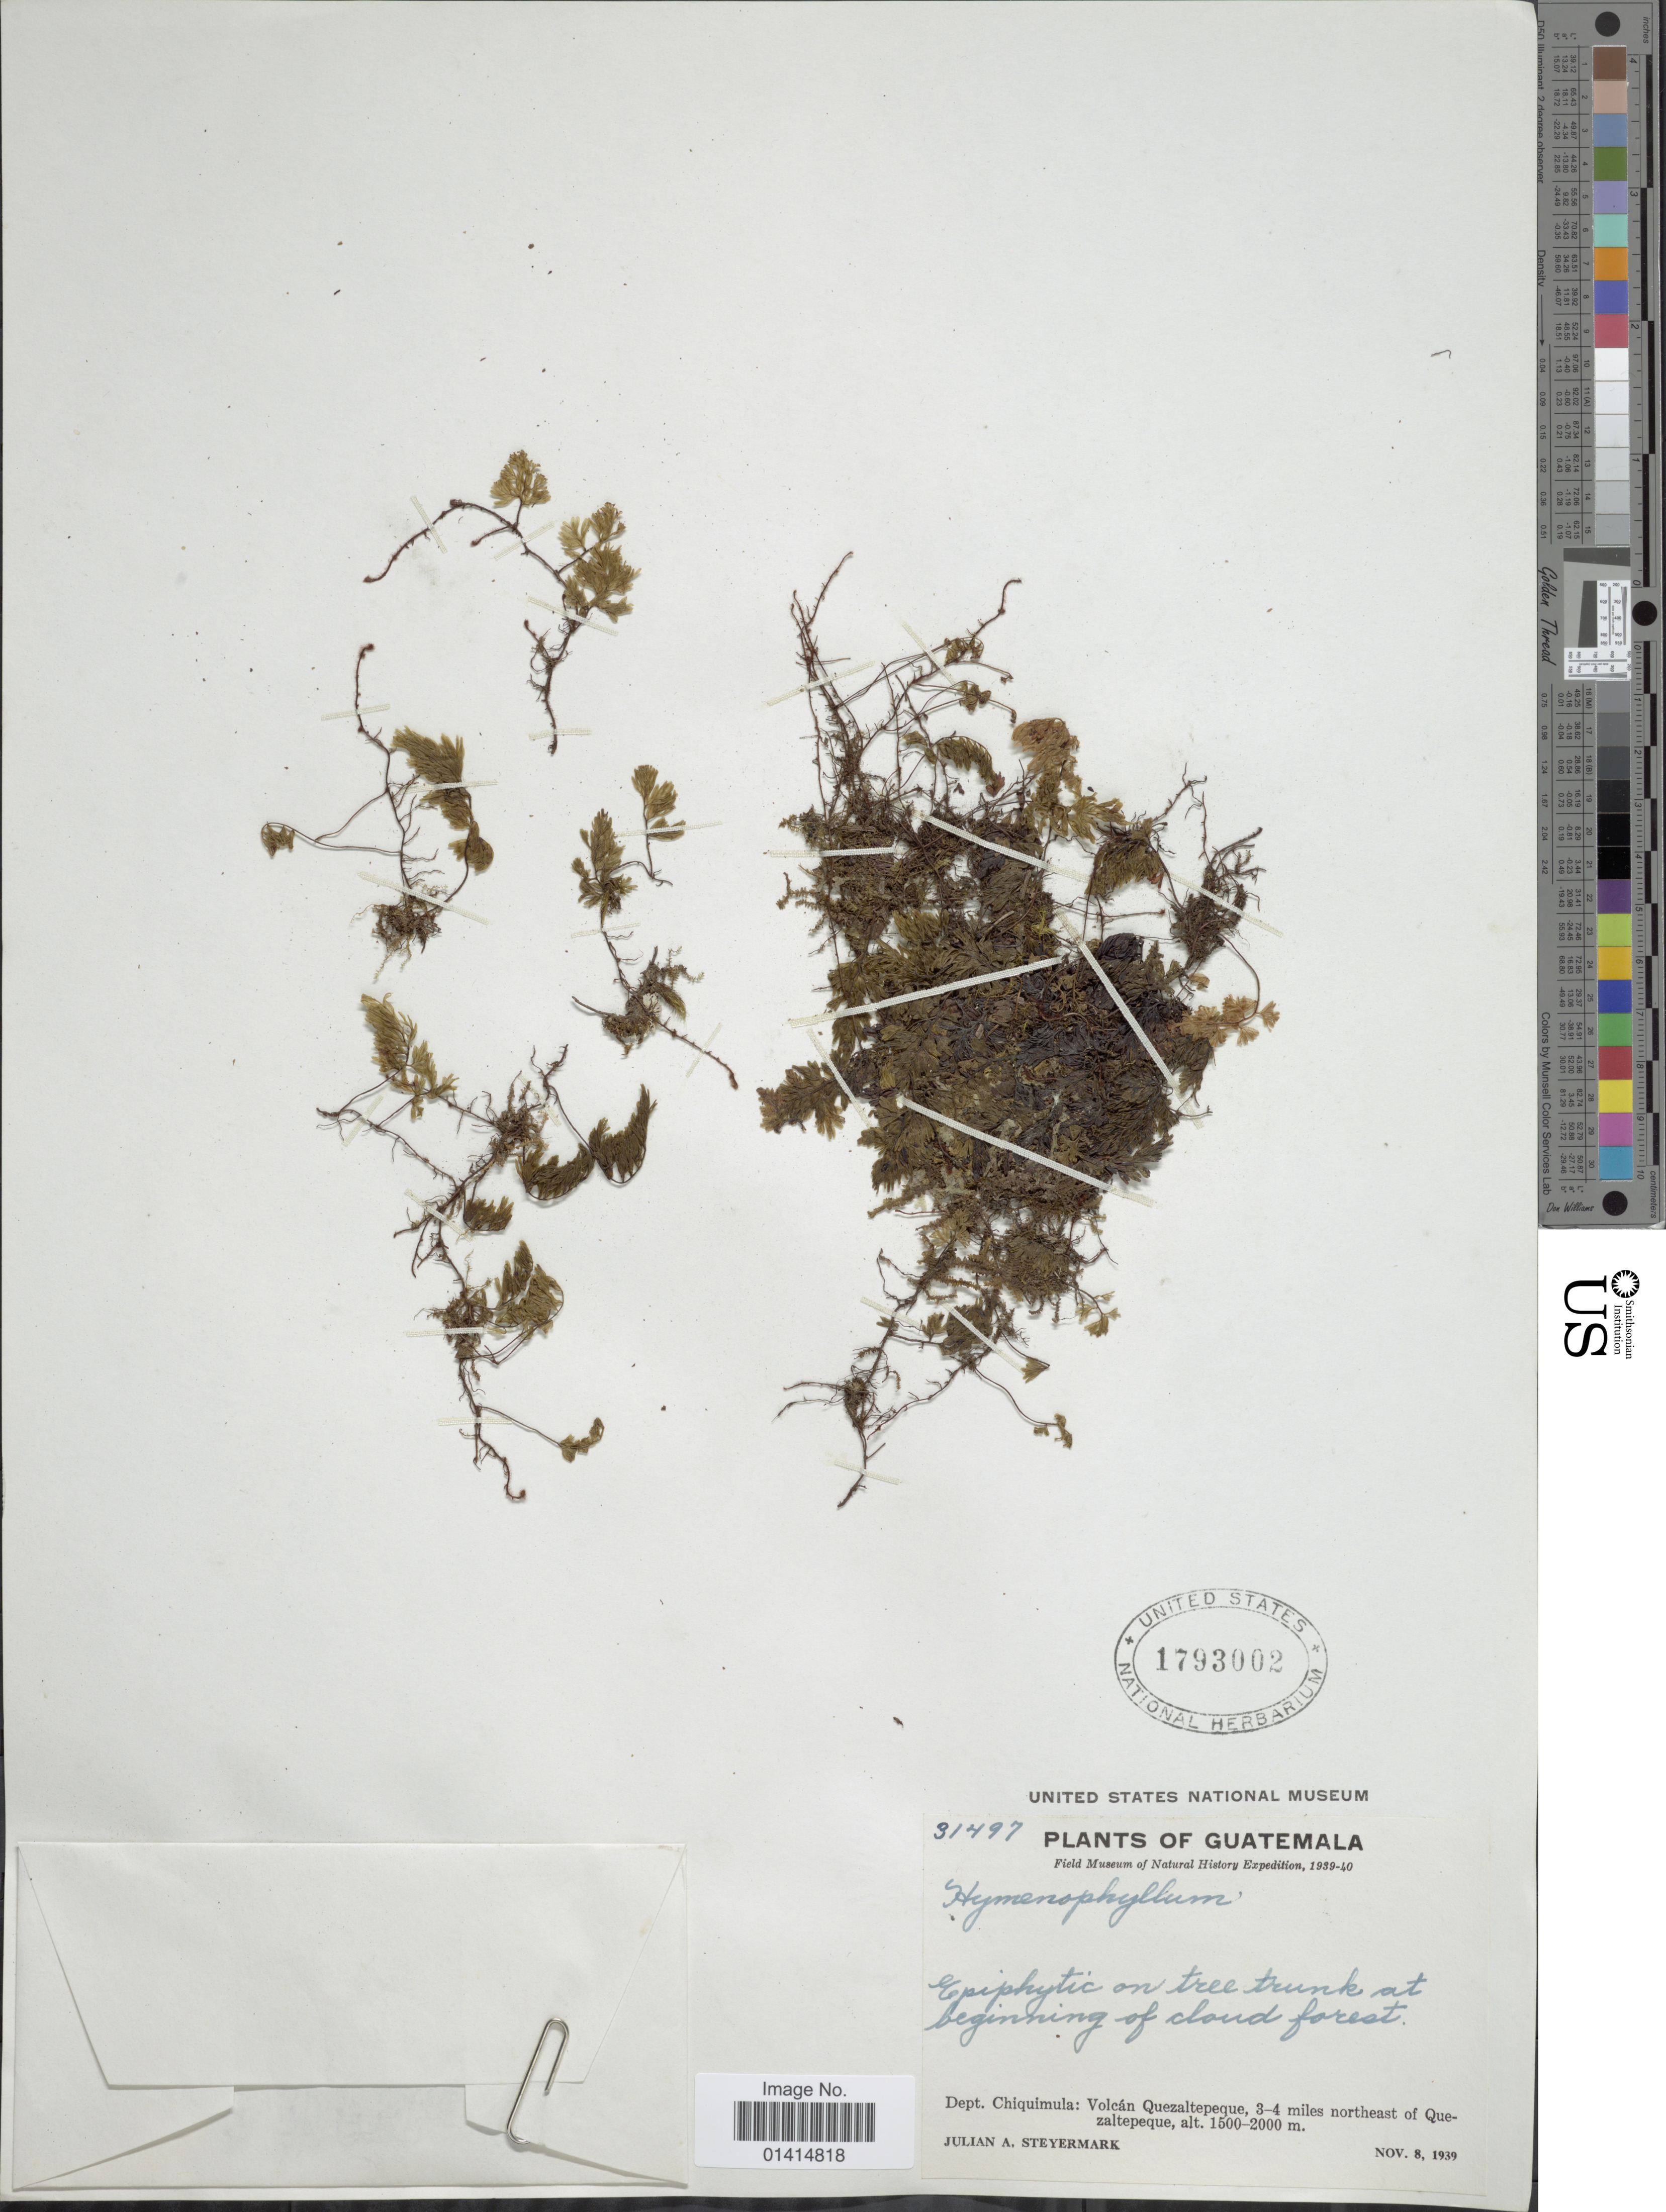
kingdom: Plantae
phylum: Tracheophyta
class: Polypodiopsida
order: Hymenophyllales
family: Hymenophyllaceae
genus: Hymenophyllum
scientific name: Hymenophyllum sp.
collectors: J. Steyermark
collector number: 31497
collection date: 1939-11-08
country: Guatemala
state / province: Chiquimula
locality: Dept. Chiquimula: Volcán Quezaltepeque, 3-4 miles northeast of Quezaltepeque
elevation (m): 1500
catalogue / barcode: US 1793002